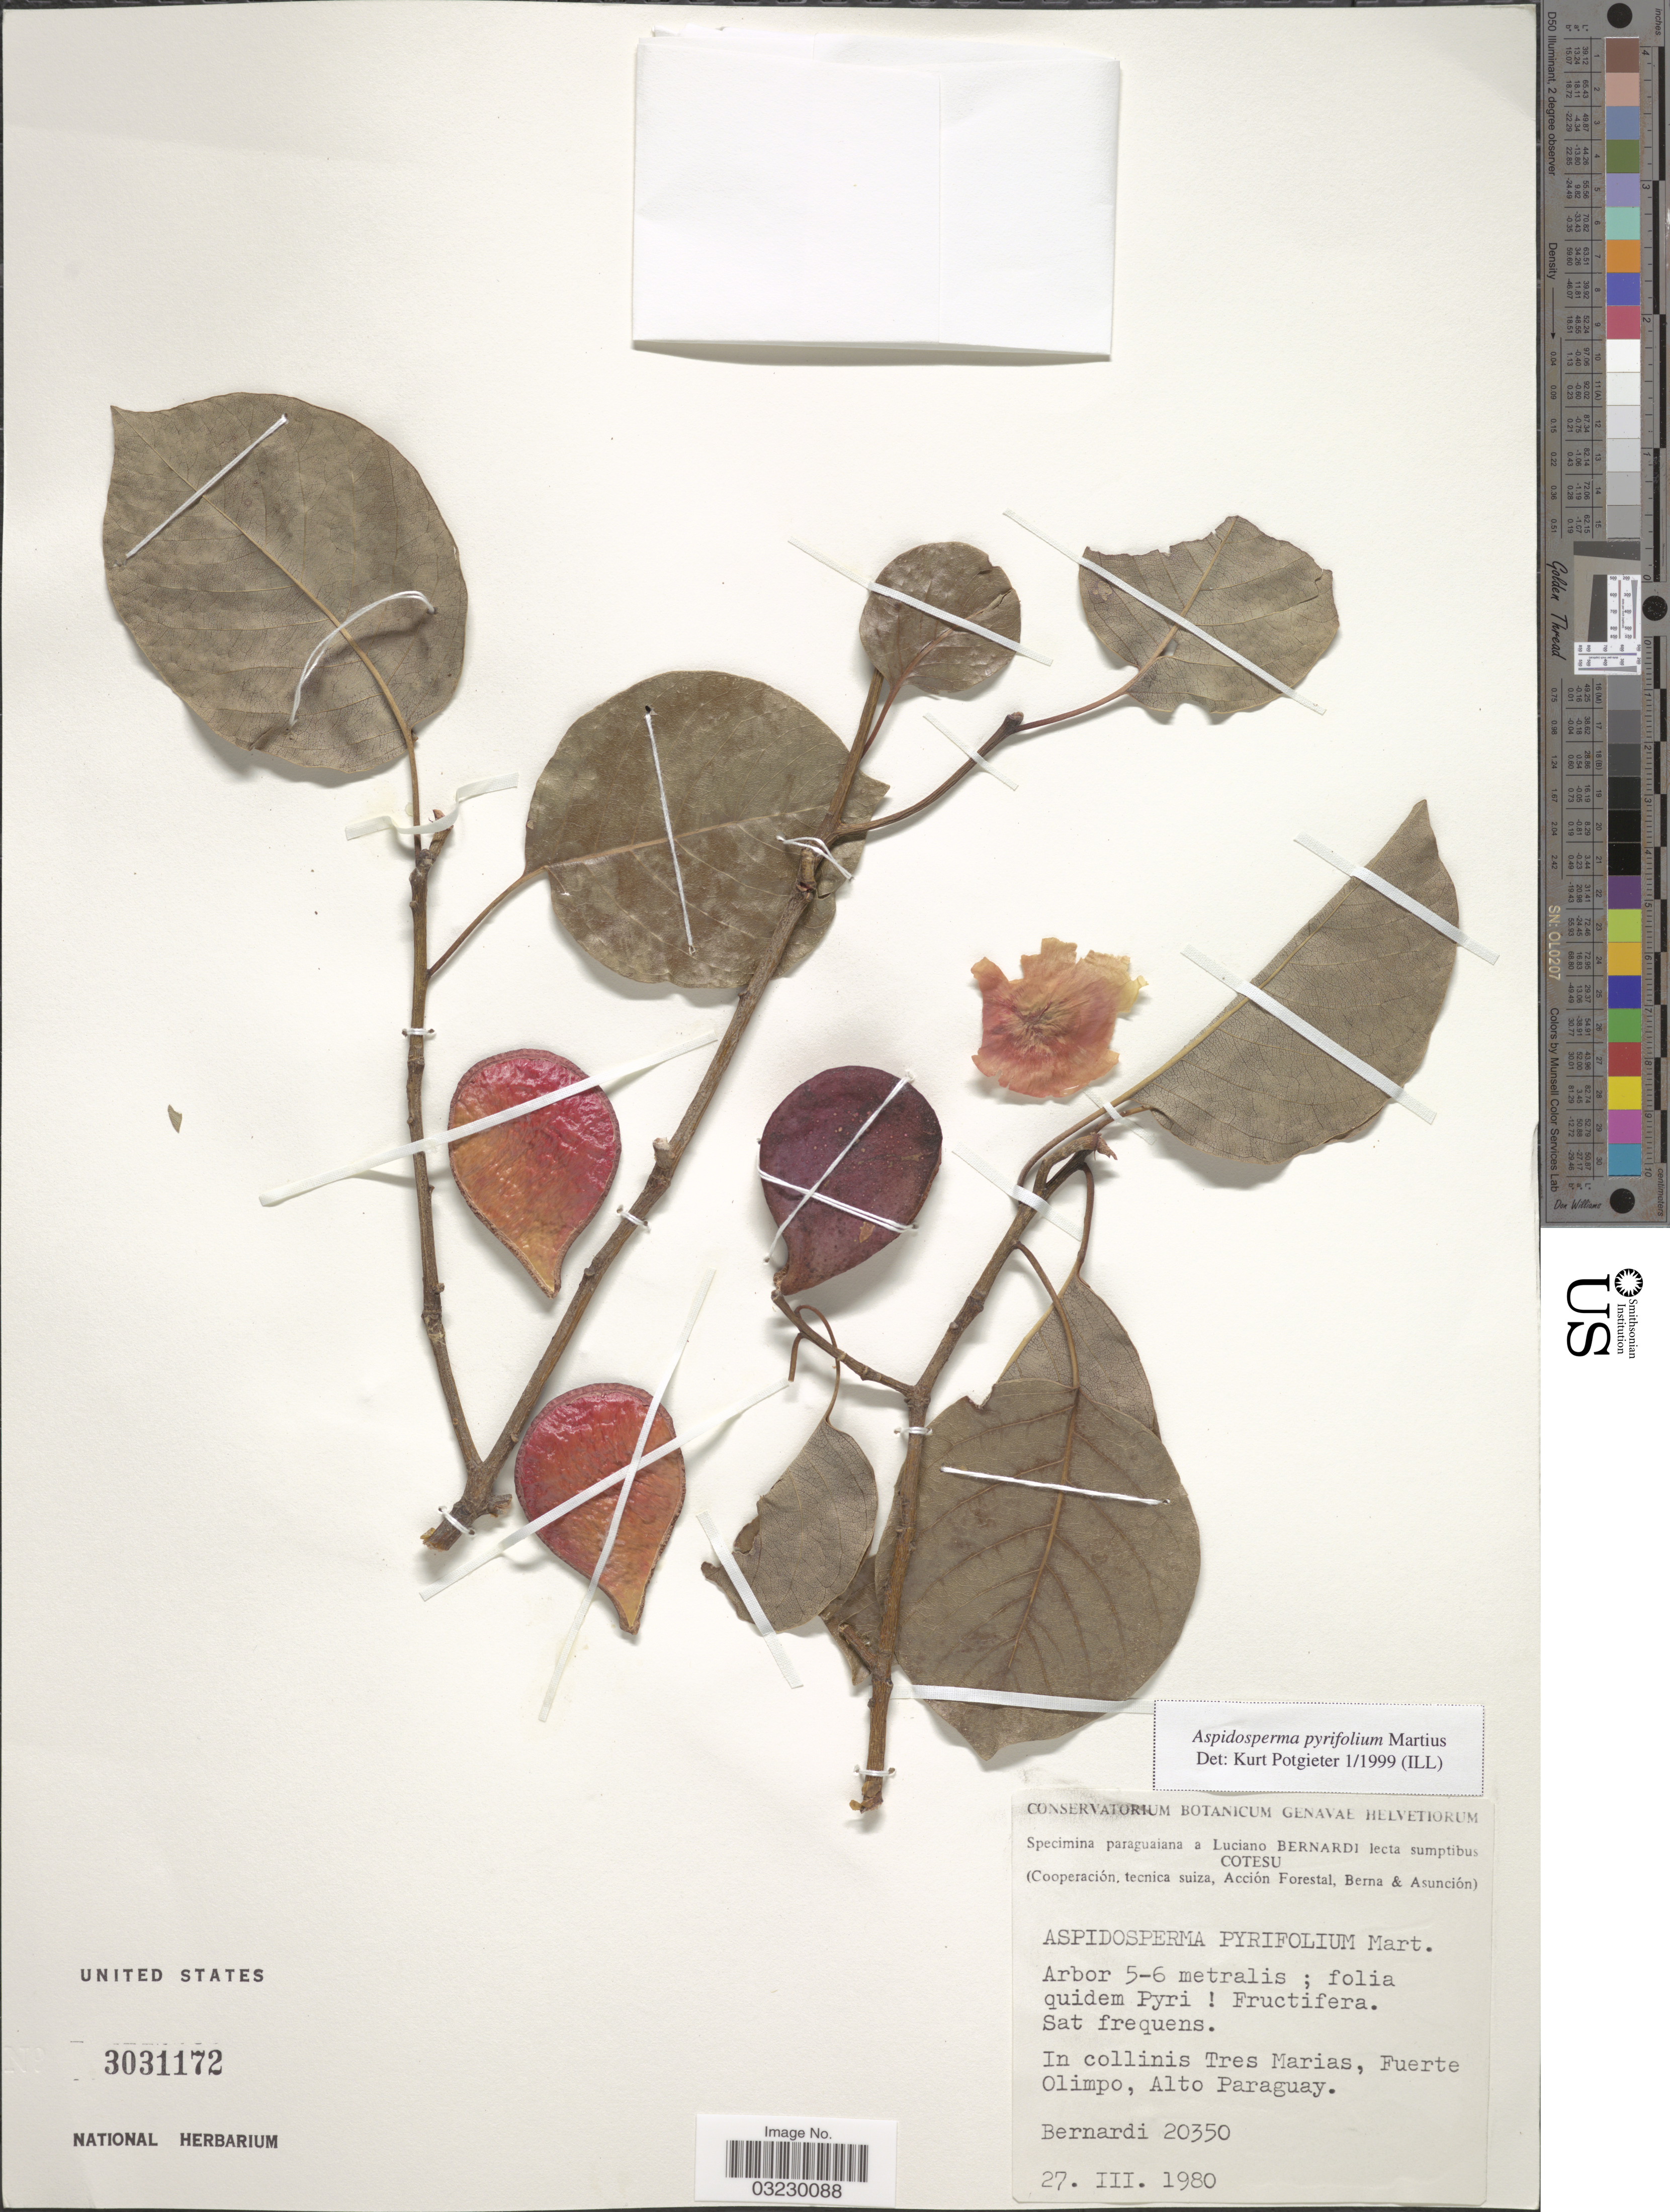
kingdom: Plantae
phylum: Tracheophyta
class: Magnoliopsida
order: Gentianales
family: Apocynaceae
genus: Aspidosperma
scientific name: Aspidosperma pyrifolium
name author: Mart.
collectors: L. Bernardi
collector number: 20350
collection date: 1980-03-27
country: Paraguay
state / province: Alto Paraguay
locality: In collinis Tres Marias, Fuerte Olimpo.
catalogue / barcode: US 3031172